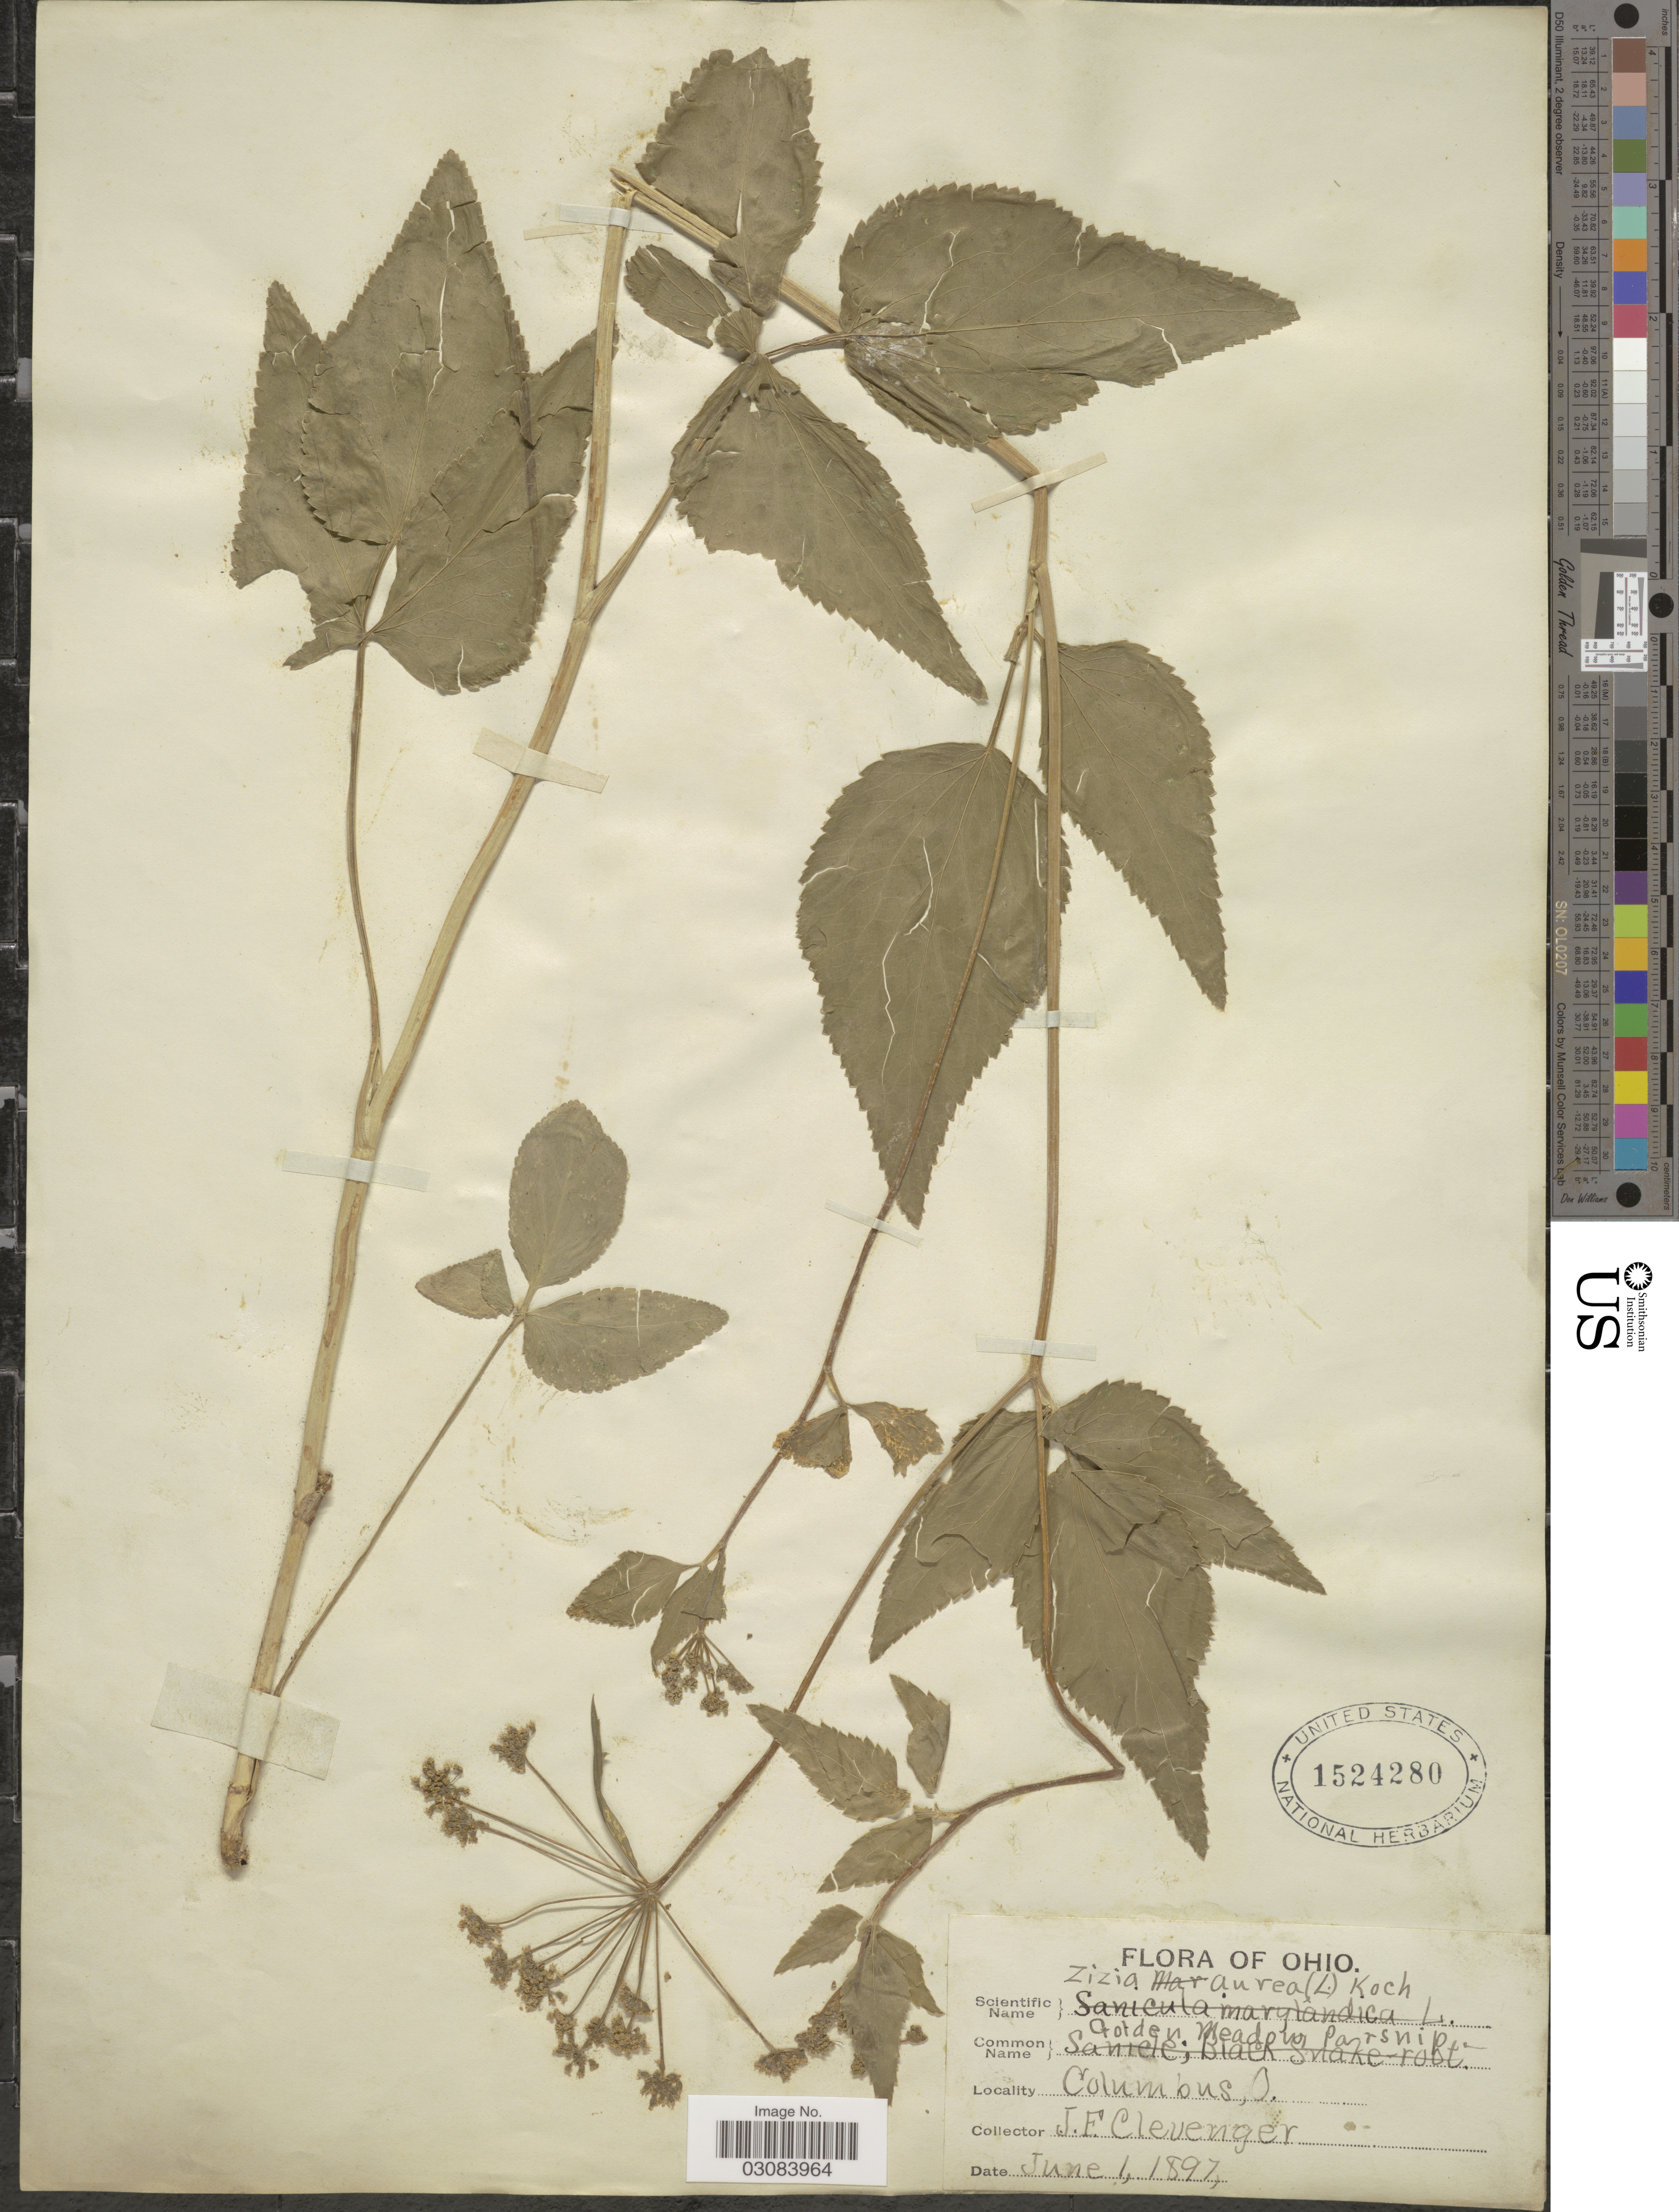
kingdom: Plantae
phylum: Tracheophyta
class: Magnoliopsida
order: Apiales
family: Apiaceae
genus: Zizia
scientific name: Zizia aurea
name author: (L.) Koch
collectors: J. F. Clevenger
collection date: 1897-06-01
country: United States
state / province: Ohio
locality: Columbus, O.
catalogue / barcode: US 1524280